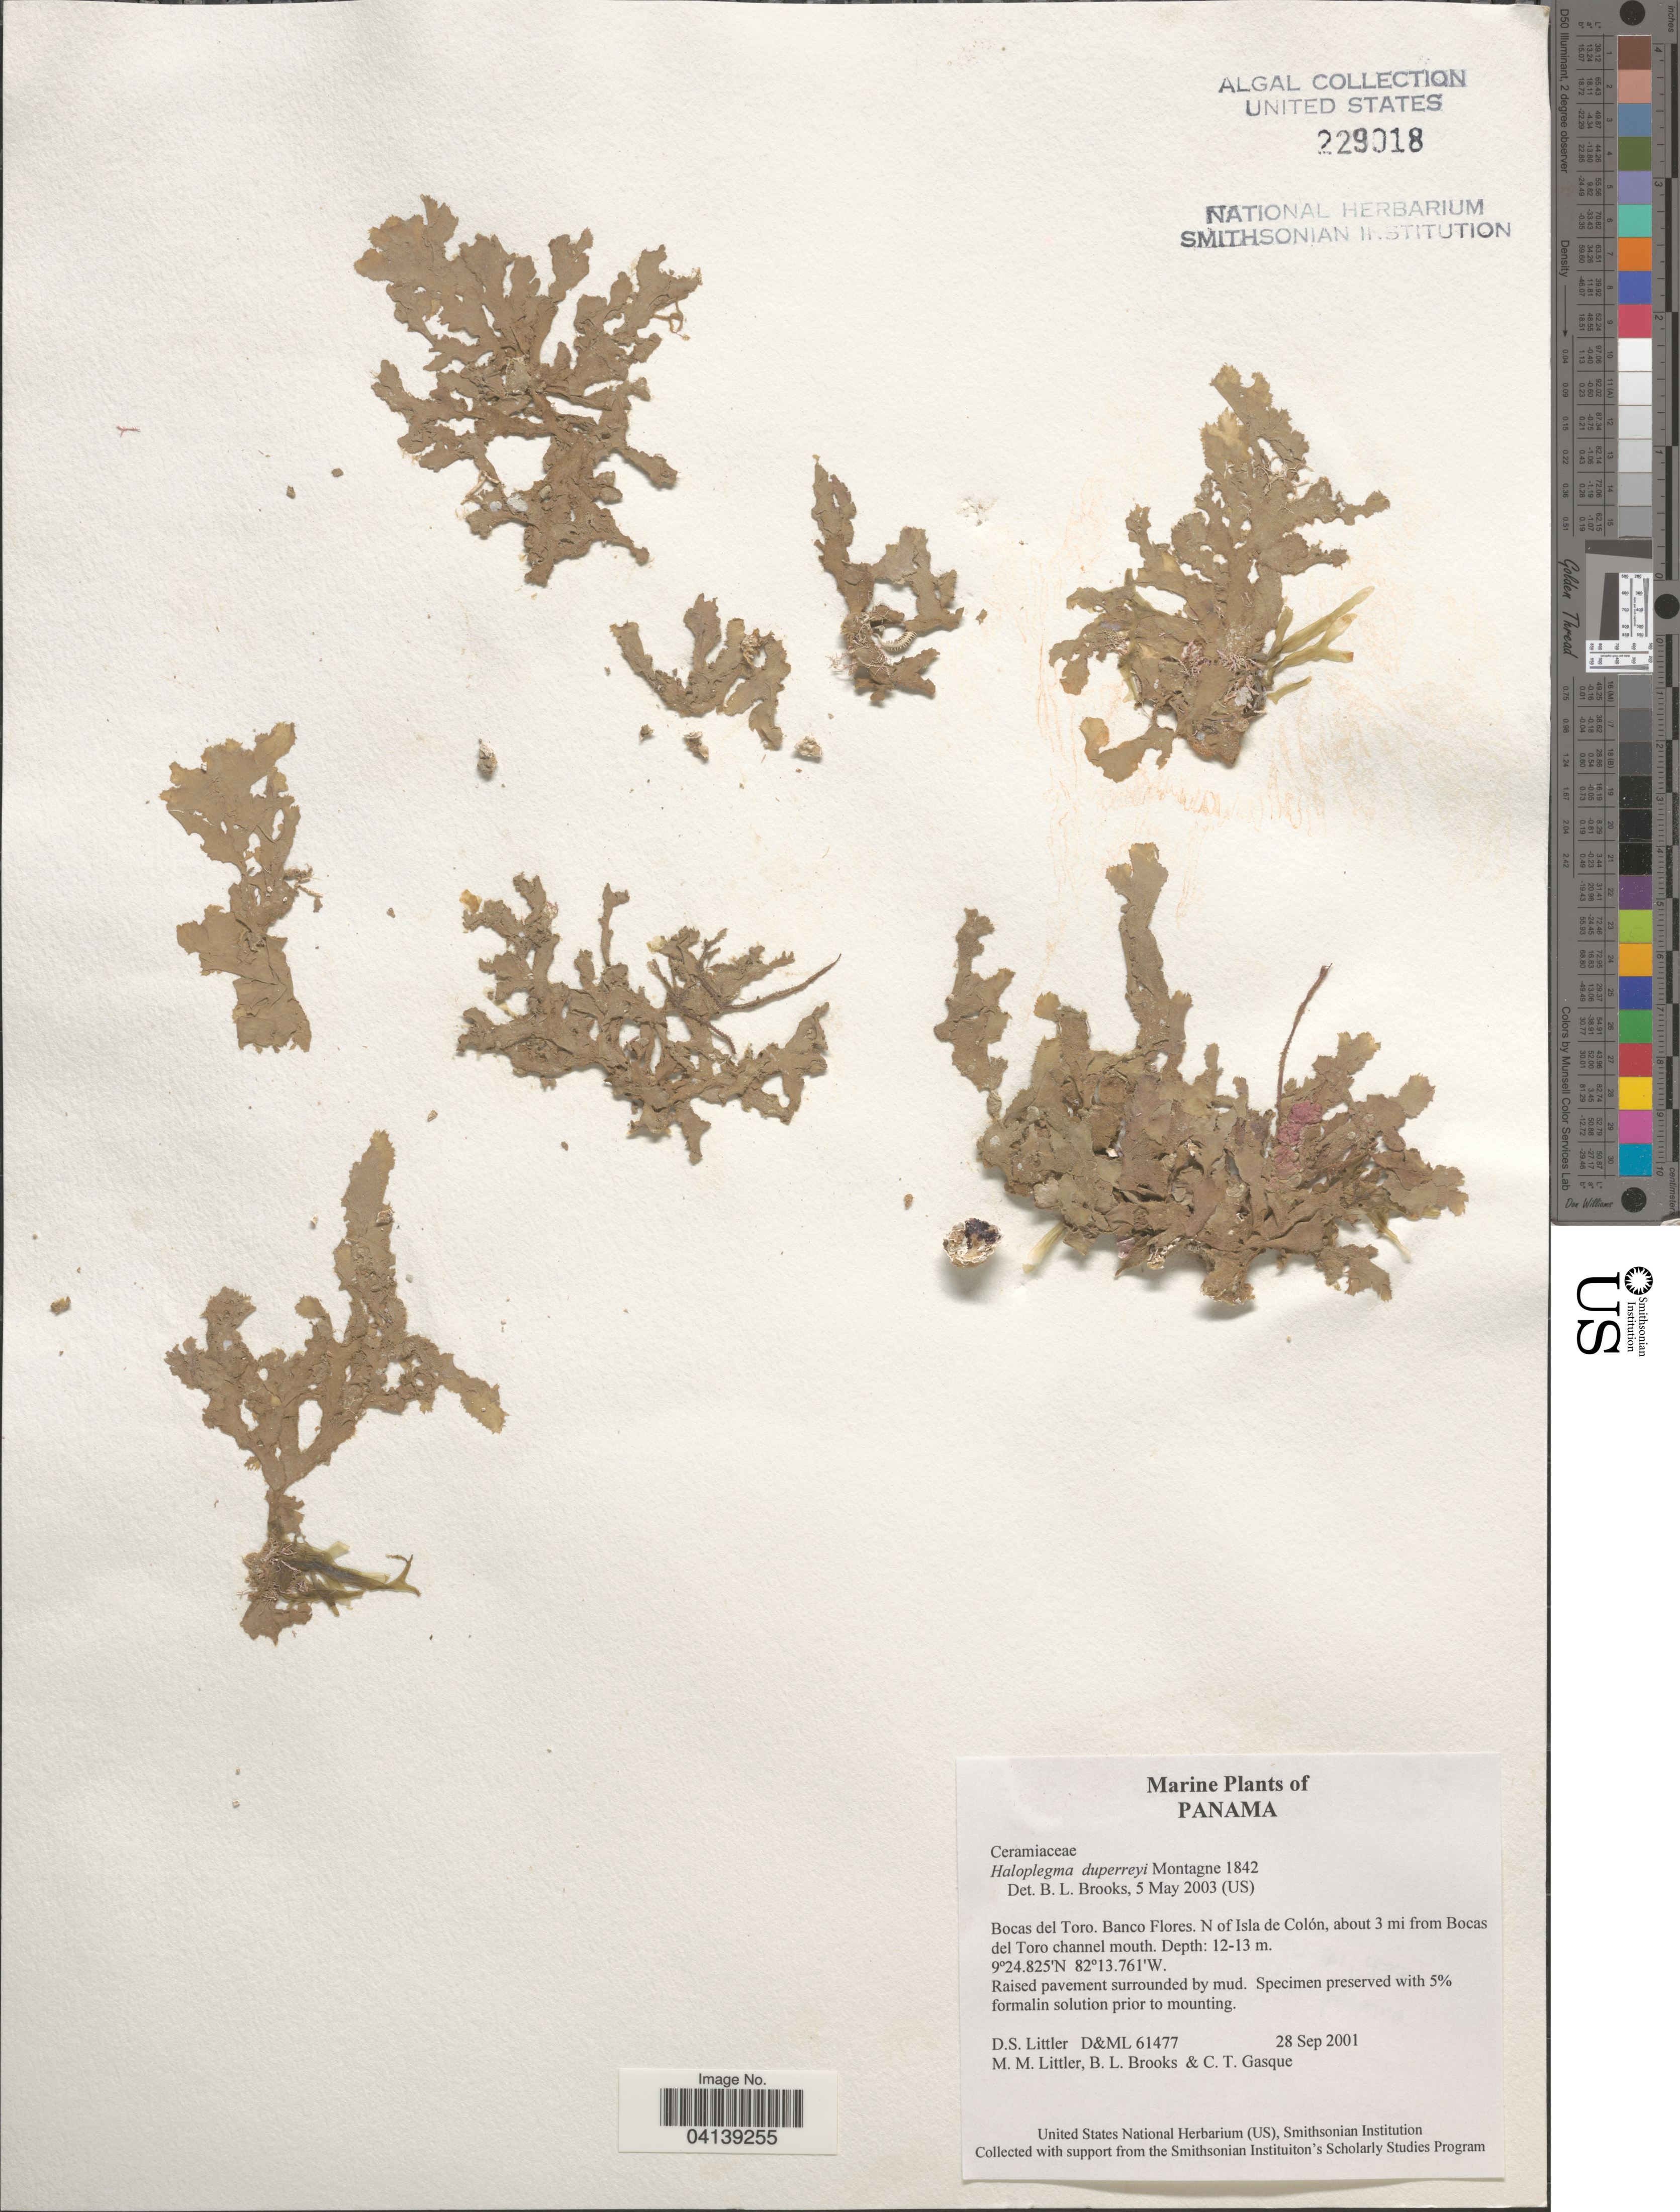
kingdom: Plantae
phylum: Rhodophyta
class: Florideophyceae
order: Ceramiales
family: Wrangeliaceae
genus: Haloplegma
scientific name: Haloplegma duperreyi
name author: Mont.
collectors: D. S. Littler, B. Brooks & C. Gasque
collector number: D&ML61477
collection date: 2001-09-28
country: Panama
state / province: Bocas del Toro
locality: Banco Flores. N of Isla de Colón, about 3 mi from Bocas del Toro channel mouth.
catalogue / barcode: US 229018